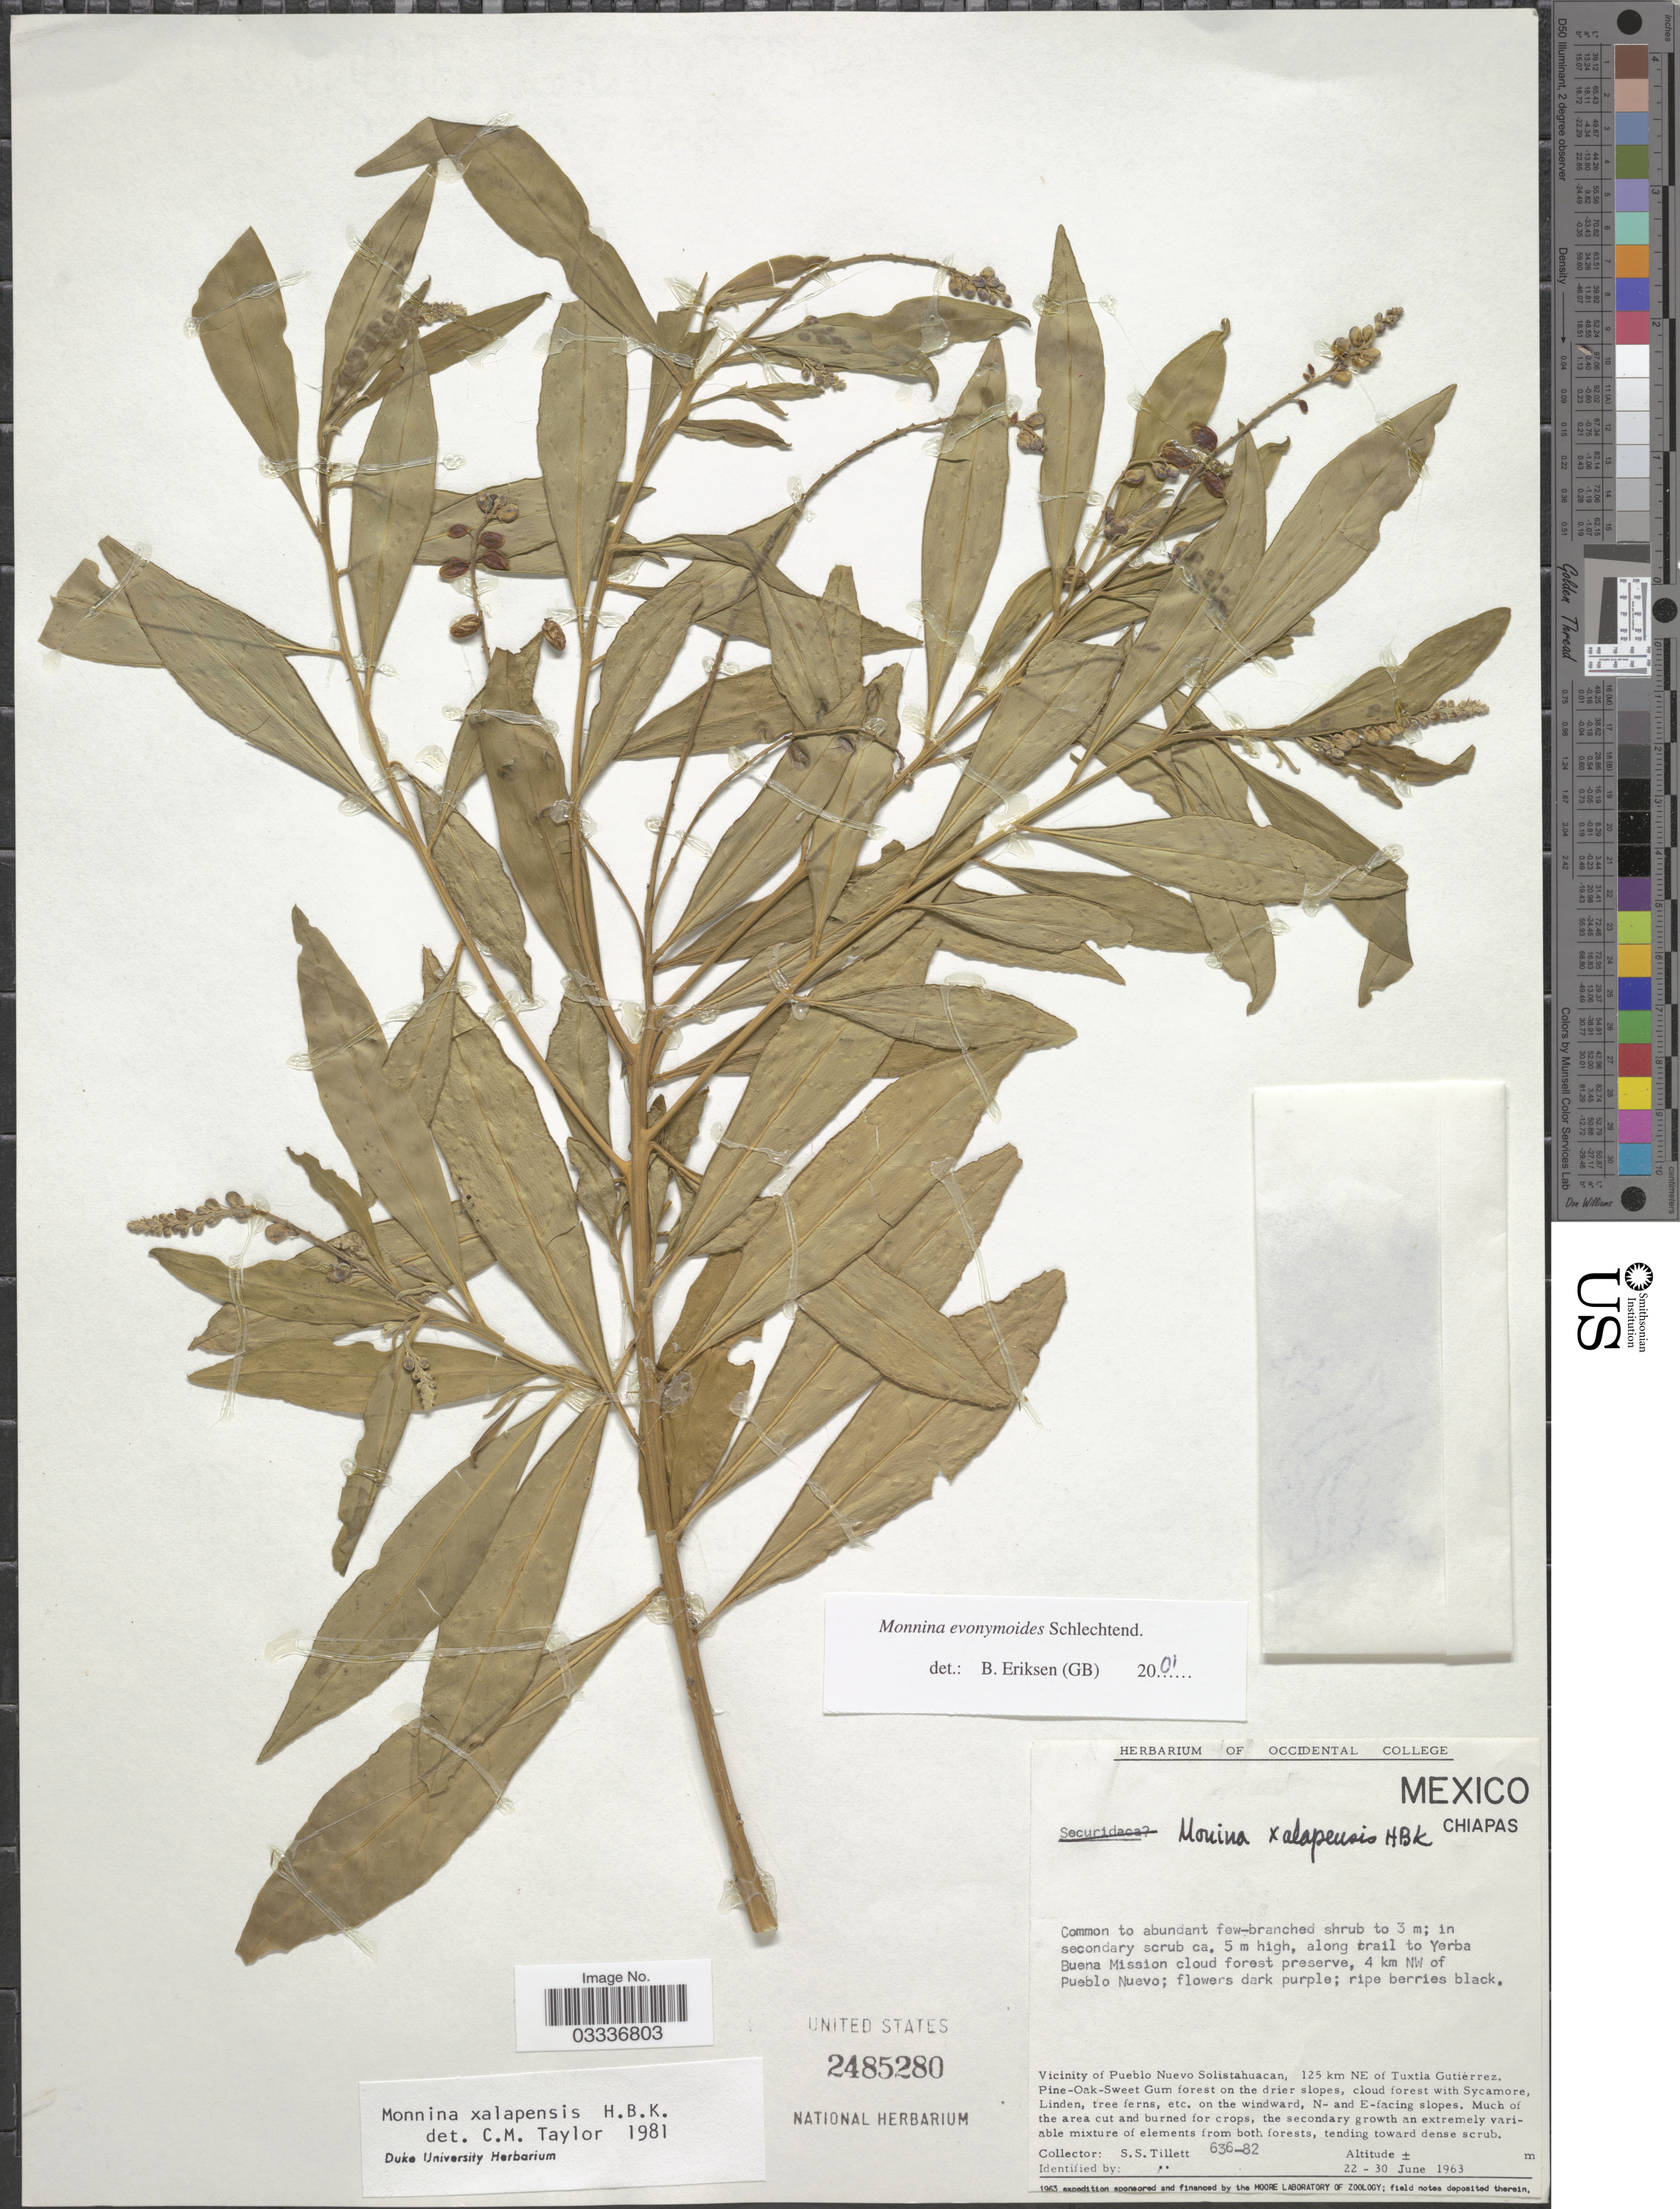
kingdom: Plantae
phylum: Tracheophyta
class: Magnoliopsida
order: Fabales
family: Polygalaceae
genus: Monnina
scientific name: Monnina evonymoides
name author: Schltdl.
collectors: S. S. Tillett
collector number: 636-82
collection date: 1963-06-22/1963-06-30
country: Mexico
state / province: Chiapas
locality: Along trail to Yerba Buena Mission cloud forest preserve, 4 km NW of Pueblo Nuevo. Vicinity of Pueblo Nuevo Solistahuacan, 125 km NE of Tuxtla Gutiérrez.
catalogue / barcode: US 2485280